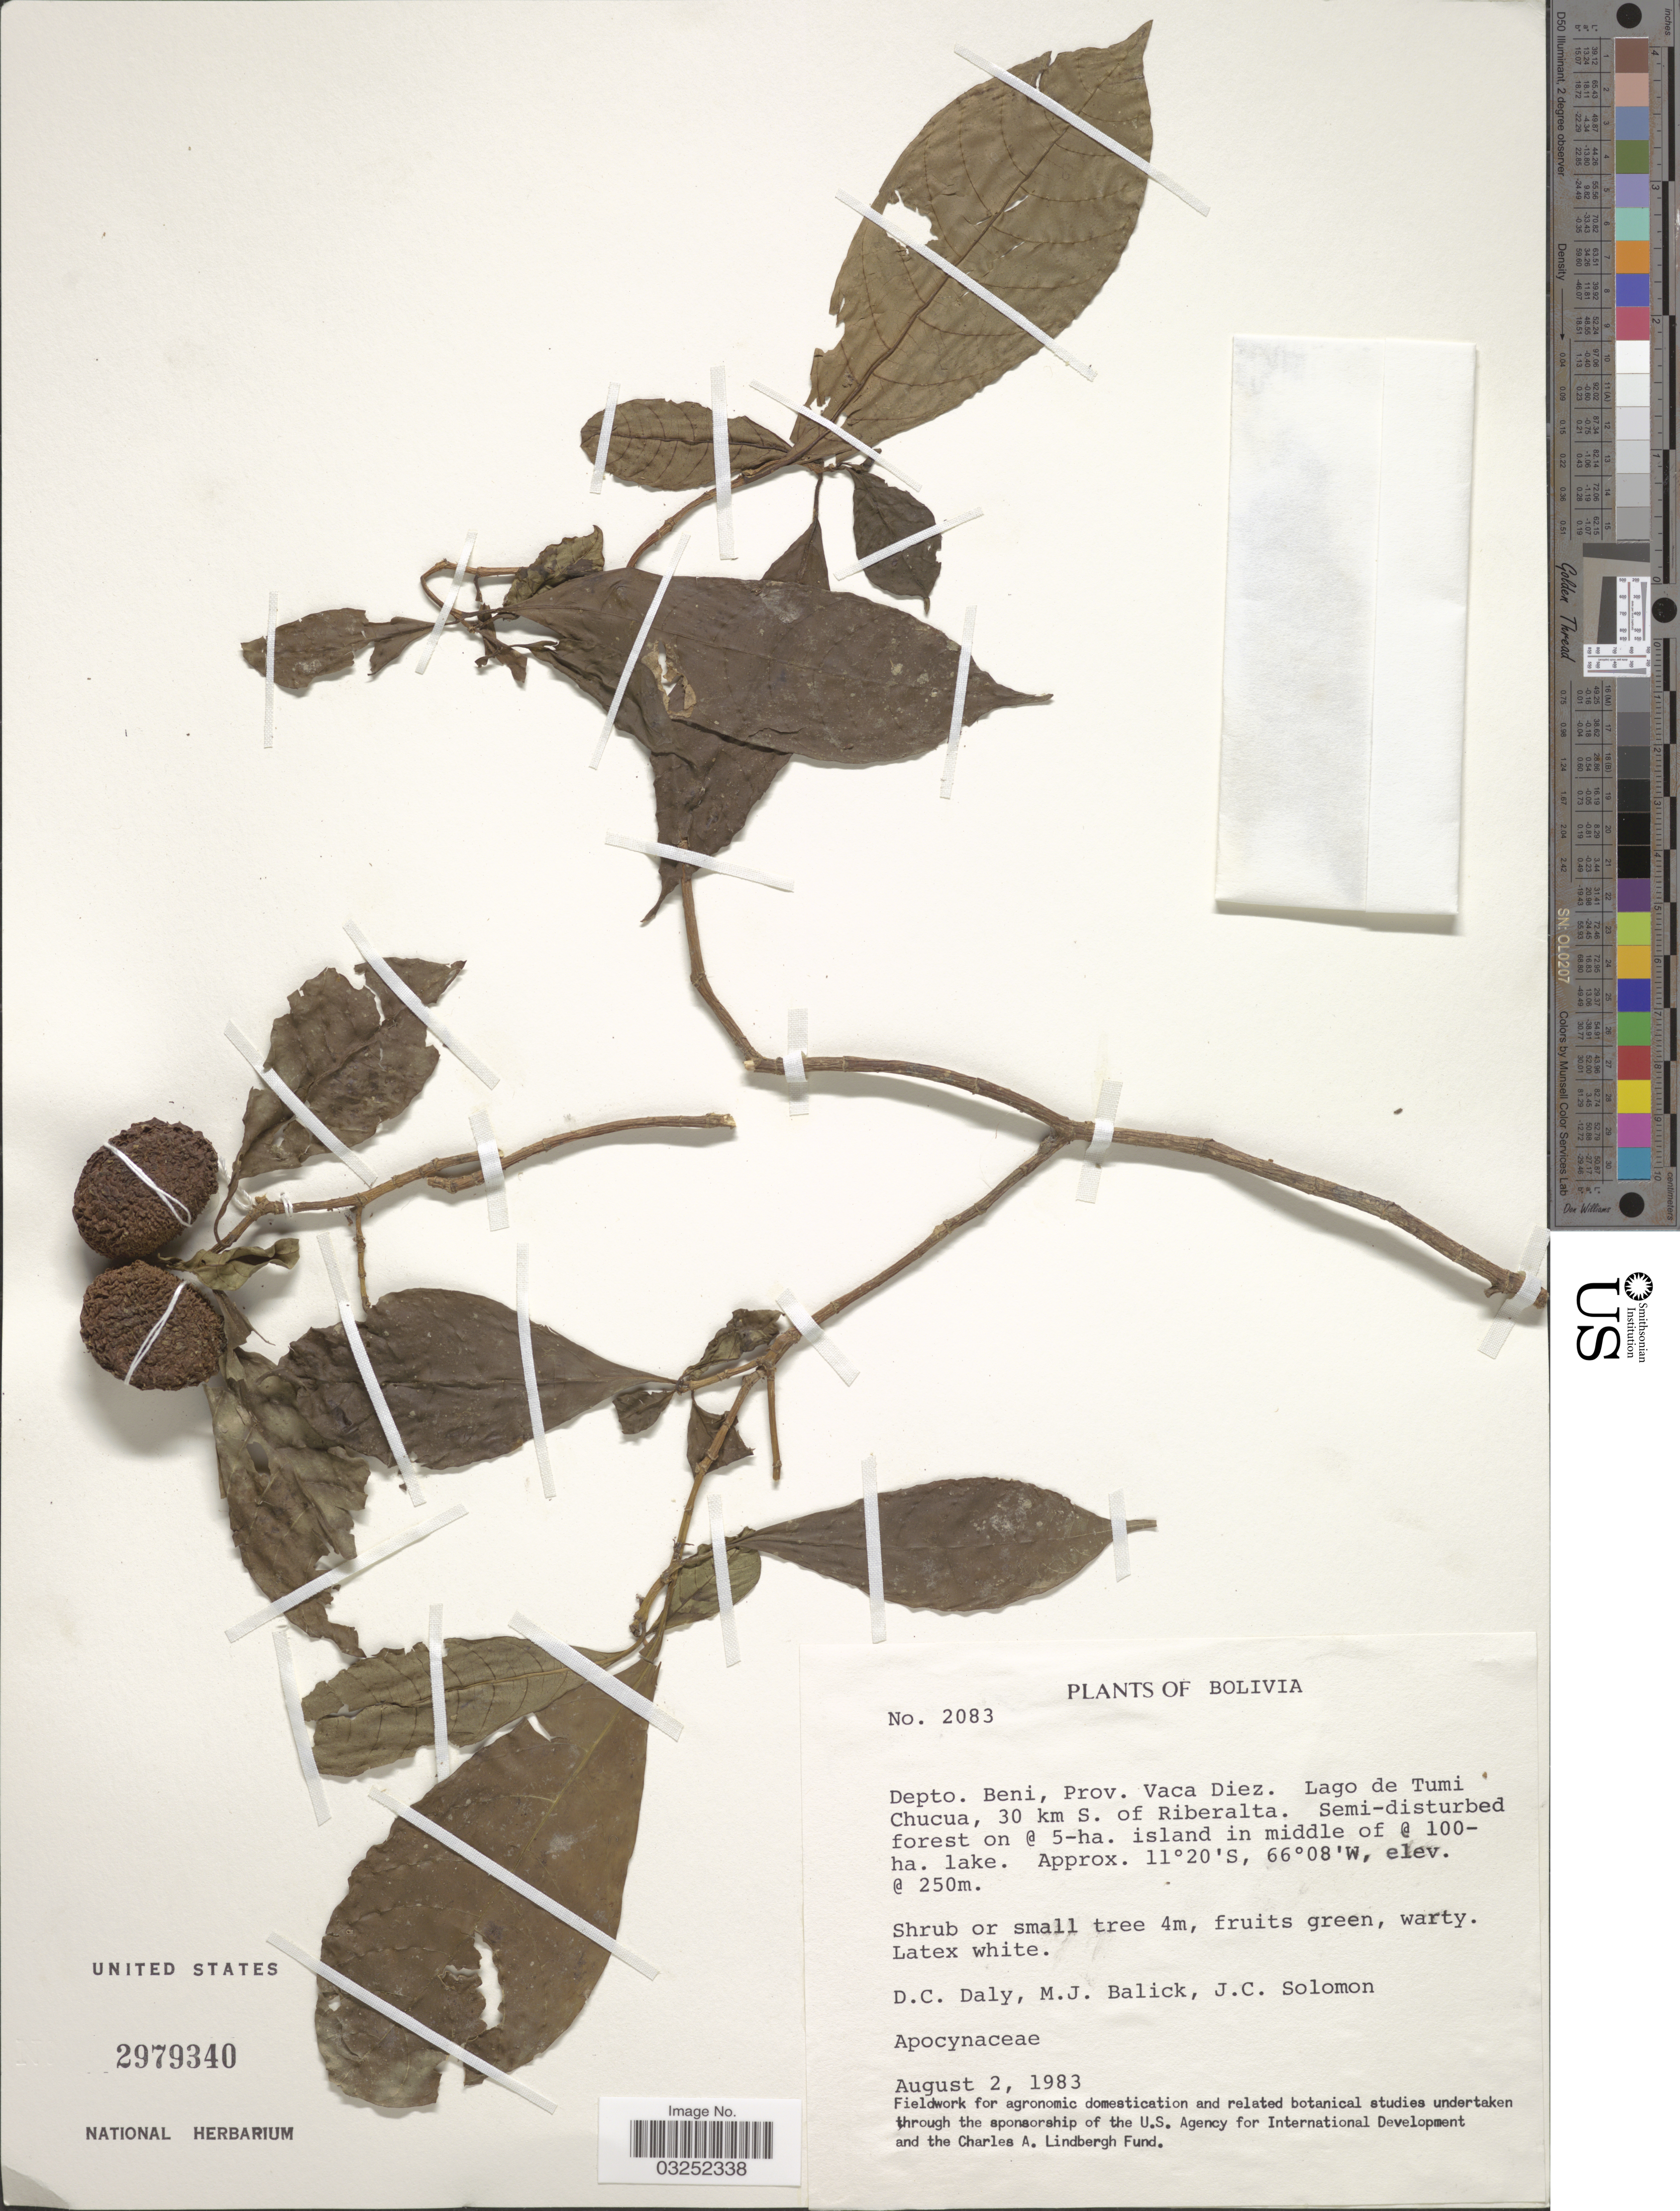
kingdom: Plantae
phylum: Tracheophyta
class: Magnoliopsida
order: Gentianales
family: Apocynaceae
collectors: D. C. Daly, M. J. Balick & J. C. Solomon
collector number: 2083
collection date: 1983-08-02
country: Bolivia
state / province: Beni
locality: Depto. Beni, Prov. Vaca Diez. Lago de Tumi Chucua, 30 km S. of Riberalta.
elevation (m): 250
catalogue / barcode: US 2979340